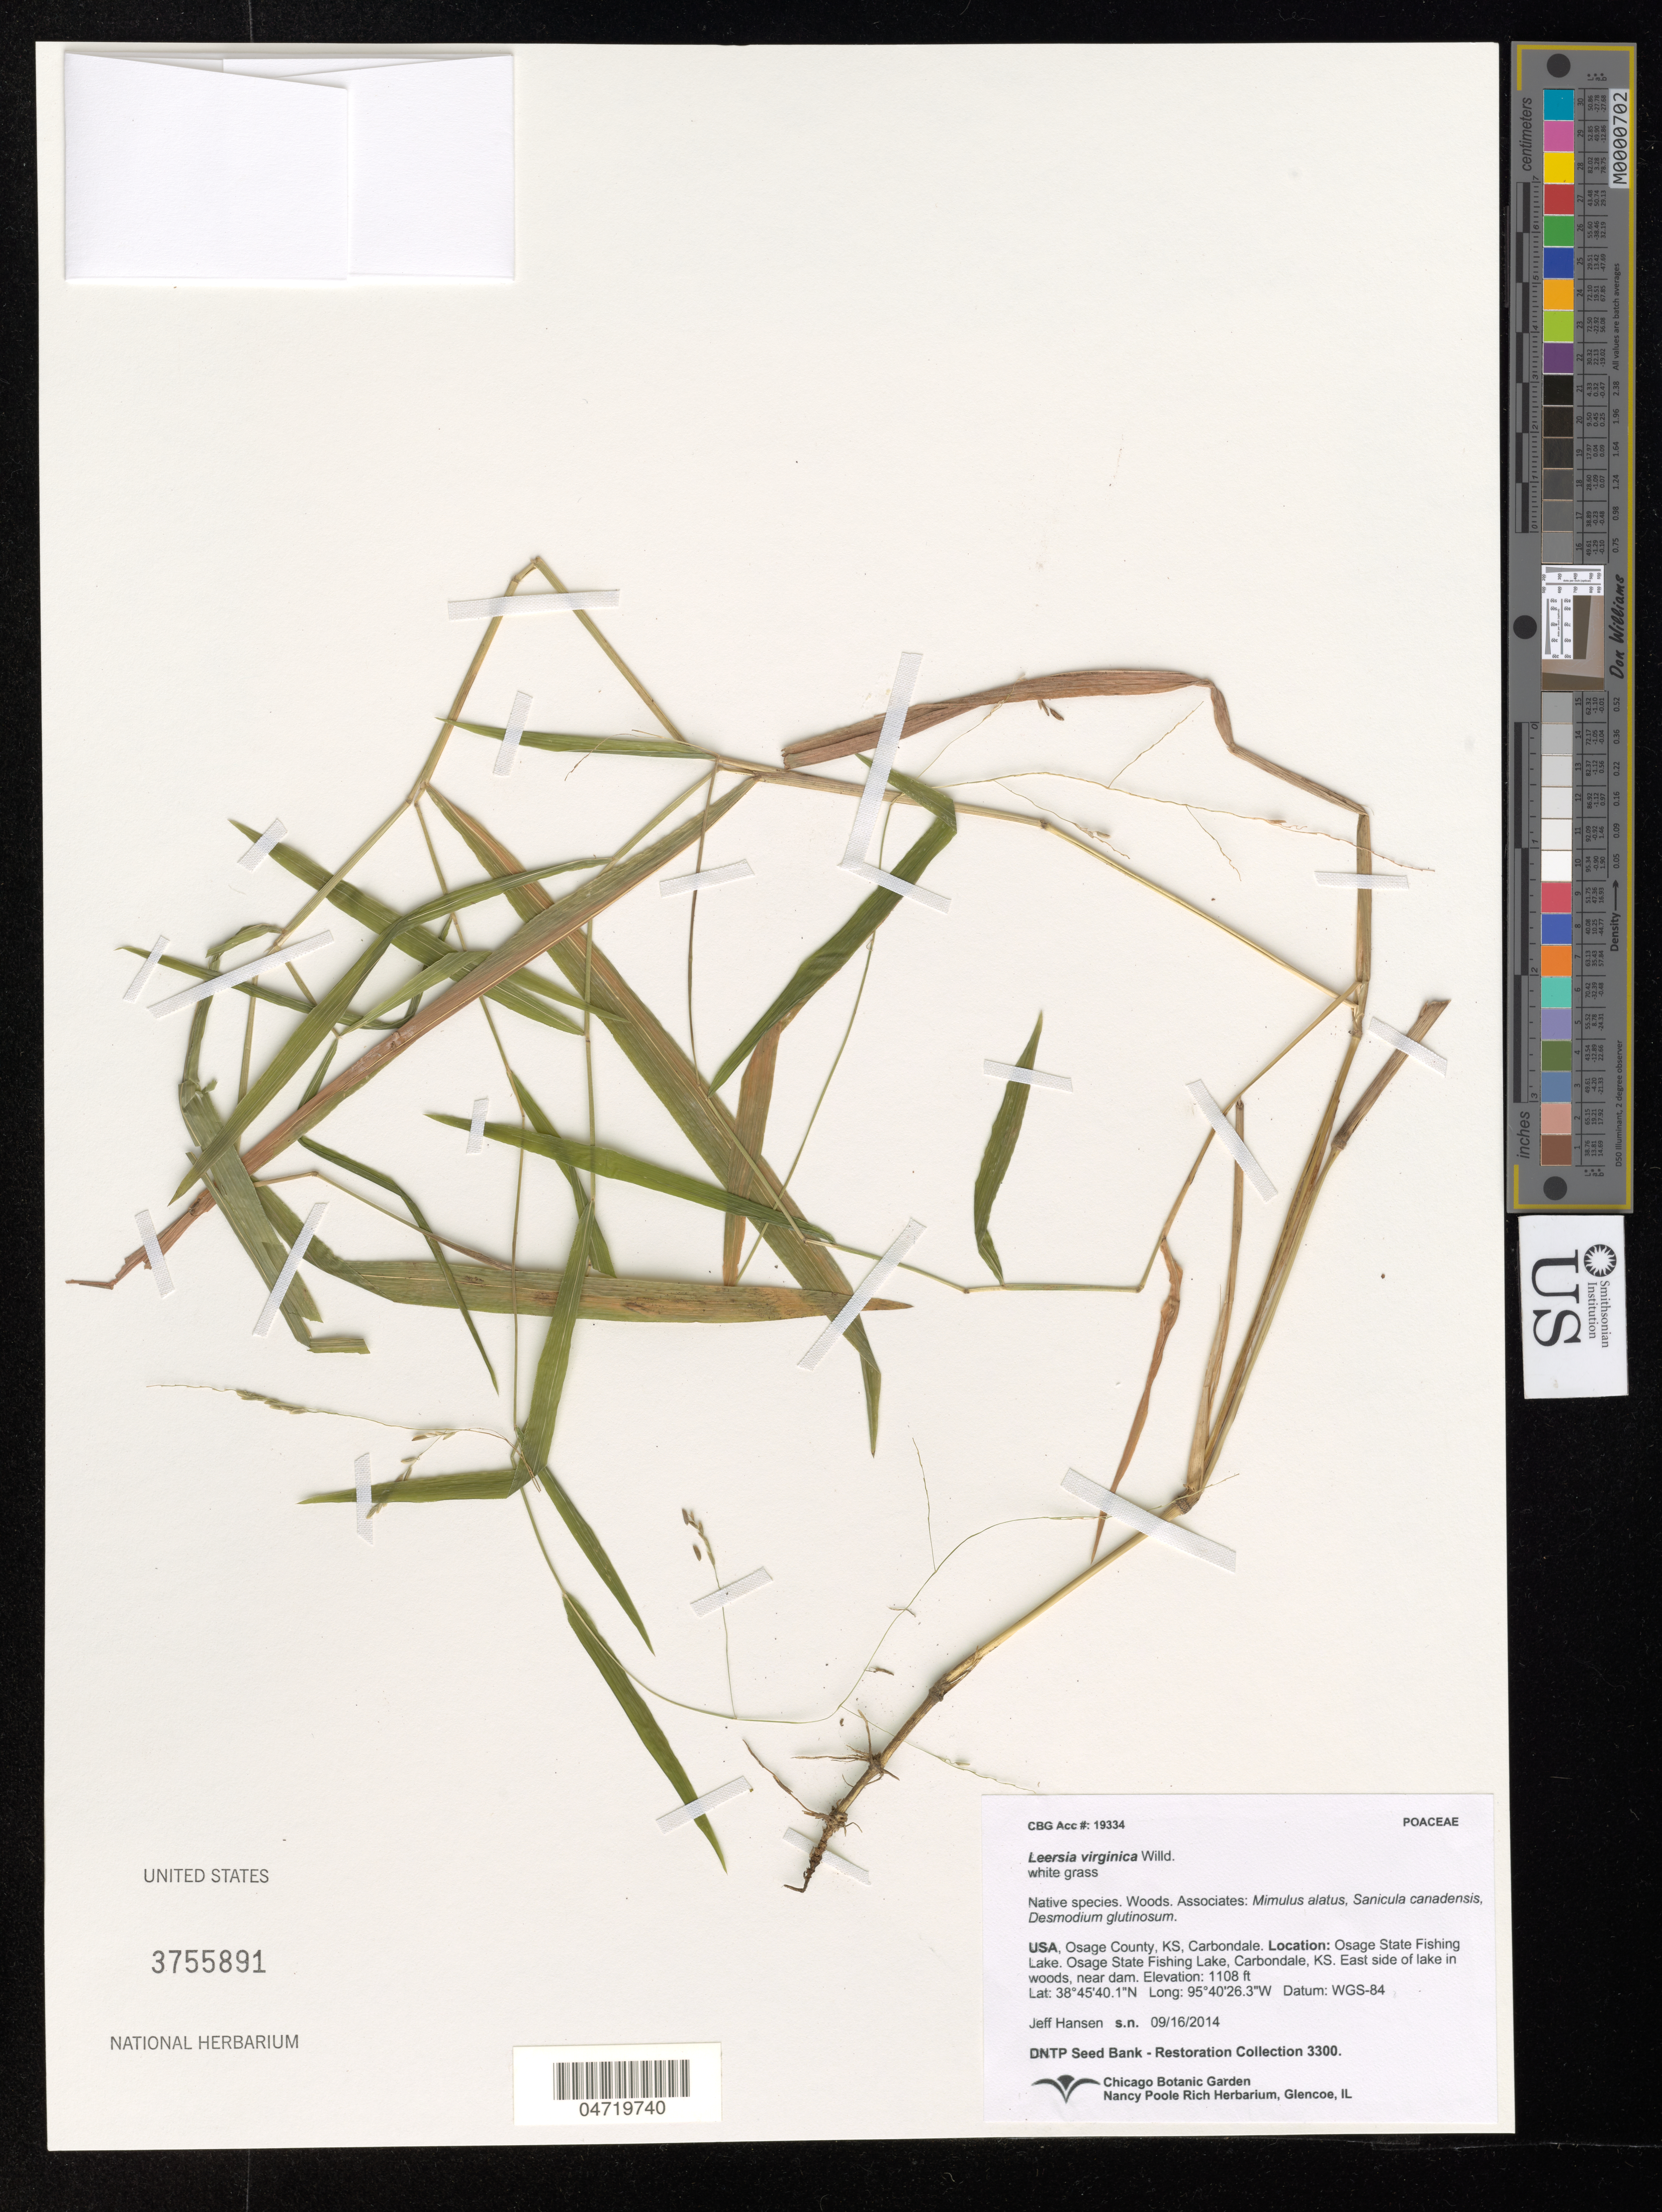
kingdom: Plantae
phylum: Tracheophyta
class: Liliopsida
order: Poales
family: Poaceae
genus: Leersia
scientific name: Leersia virginica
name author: Willd.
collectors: J. Hansen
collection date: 2014-09-16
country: United States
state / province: Kansas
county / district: Osage County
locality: Osage State Fishing Lake, Cardondale KS. East side of lake in woods, near dam.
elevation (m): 338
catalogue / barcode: US 3755891